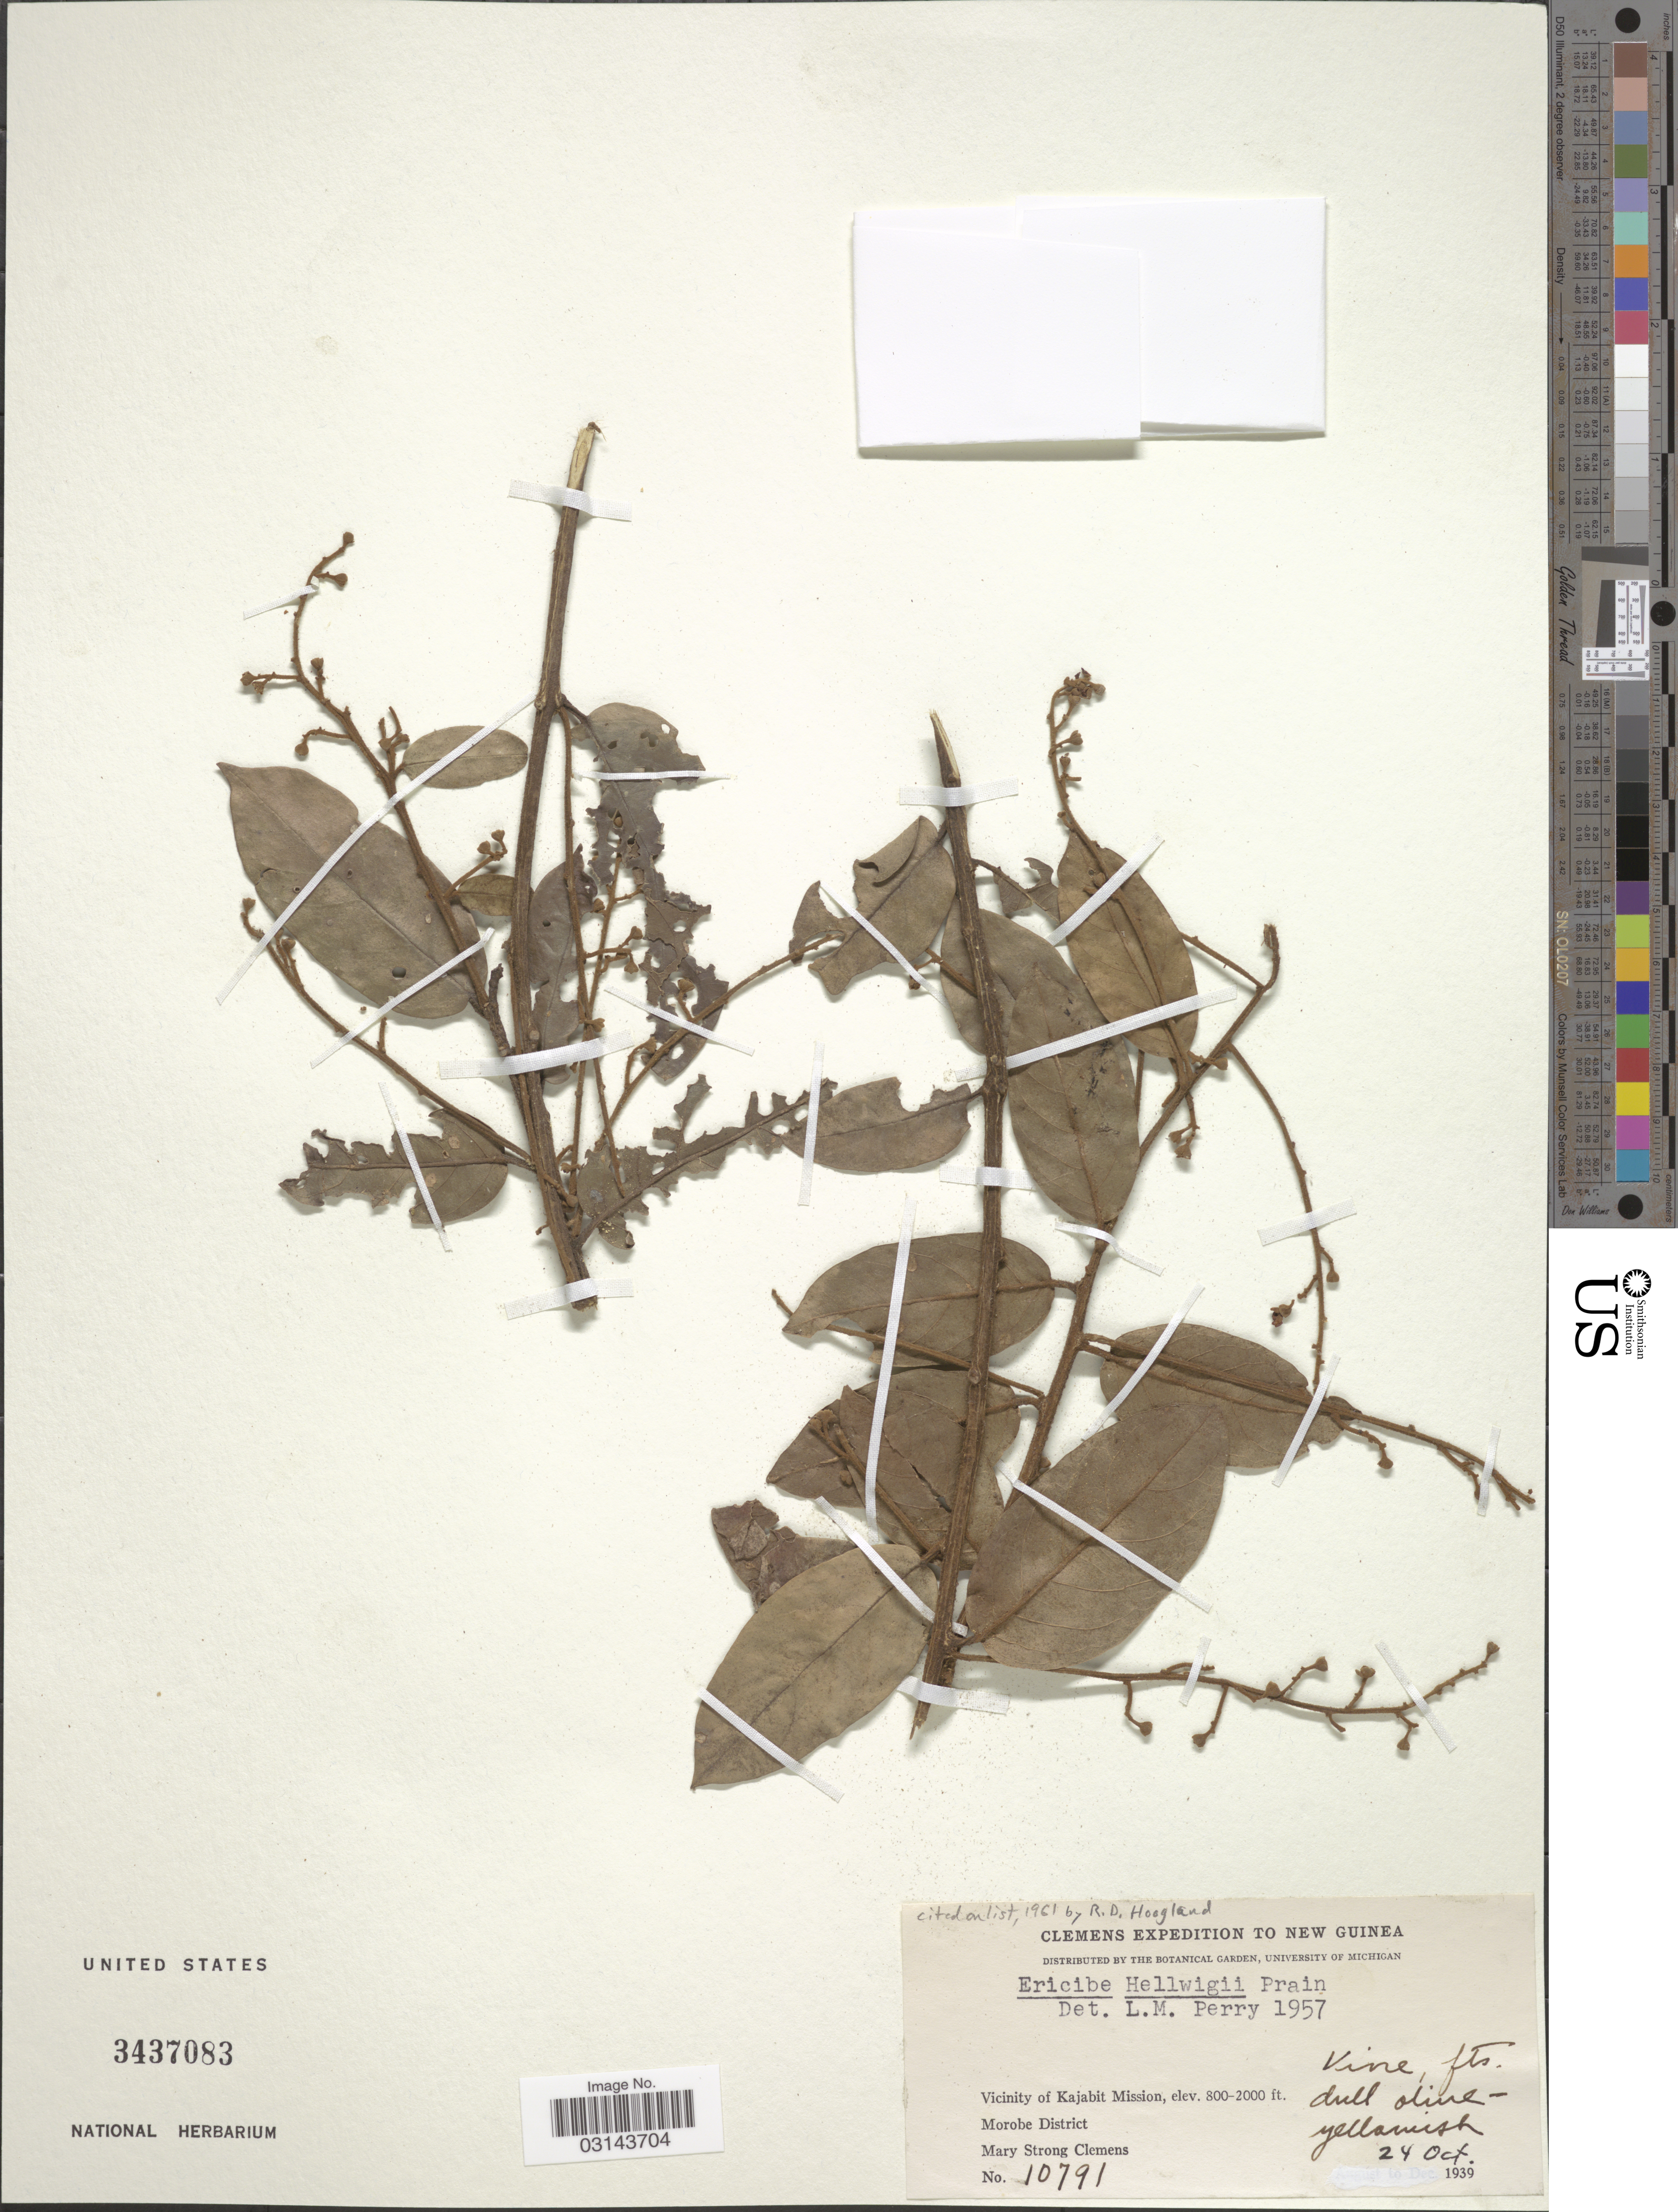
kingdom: Plantae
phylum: Tracheophyta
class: Magnoliopsida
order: Solanales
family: Convolvulaceae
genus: Erycibe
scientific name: Erycibe helwigii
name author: Prain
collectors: M. S. Clemens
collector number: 10791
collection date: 1939-10-24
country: Papua New Guinea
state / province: Morobe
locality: New Guinea. Vicinity of Kajabit Mission. Morobe District.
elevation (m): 244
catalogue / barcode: US 3437083